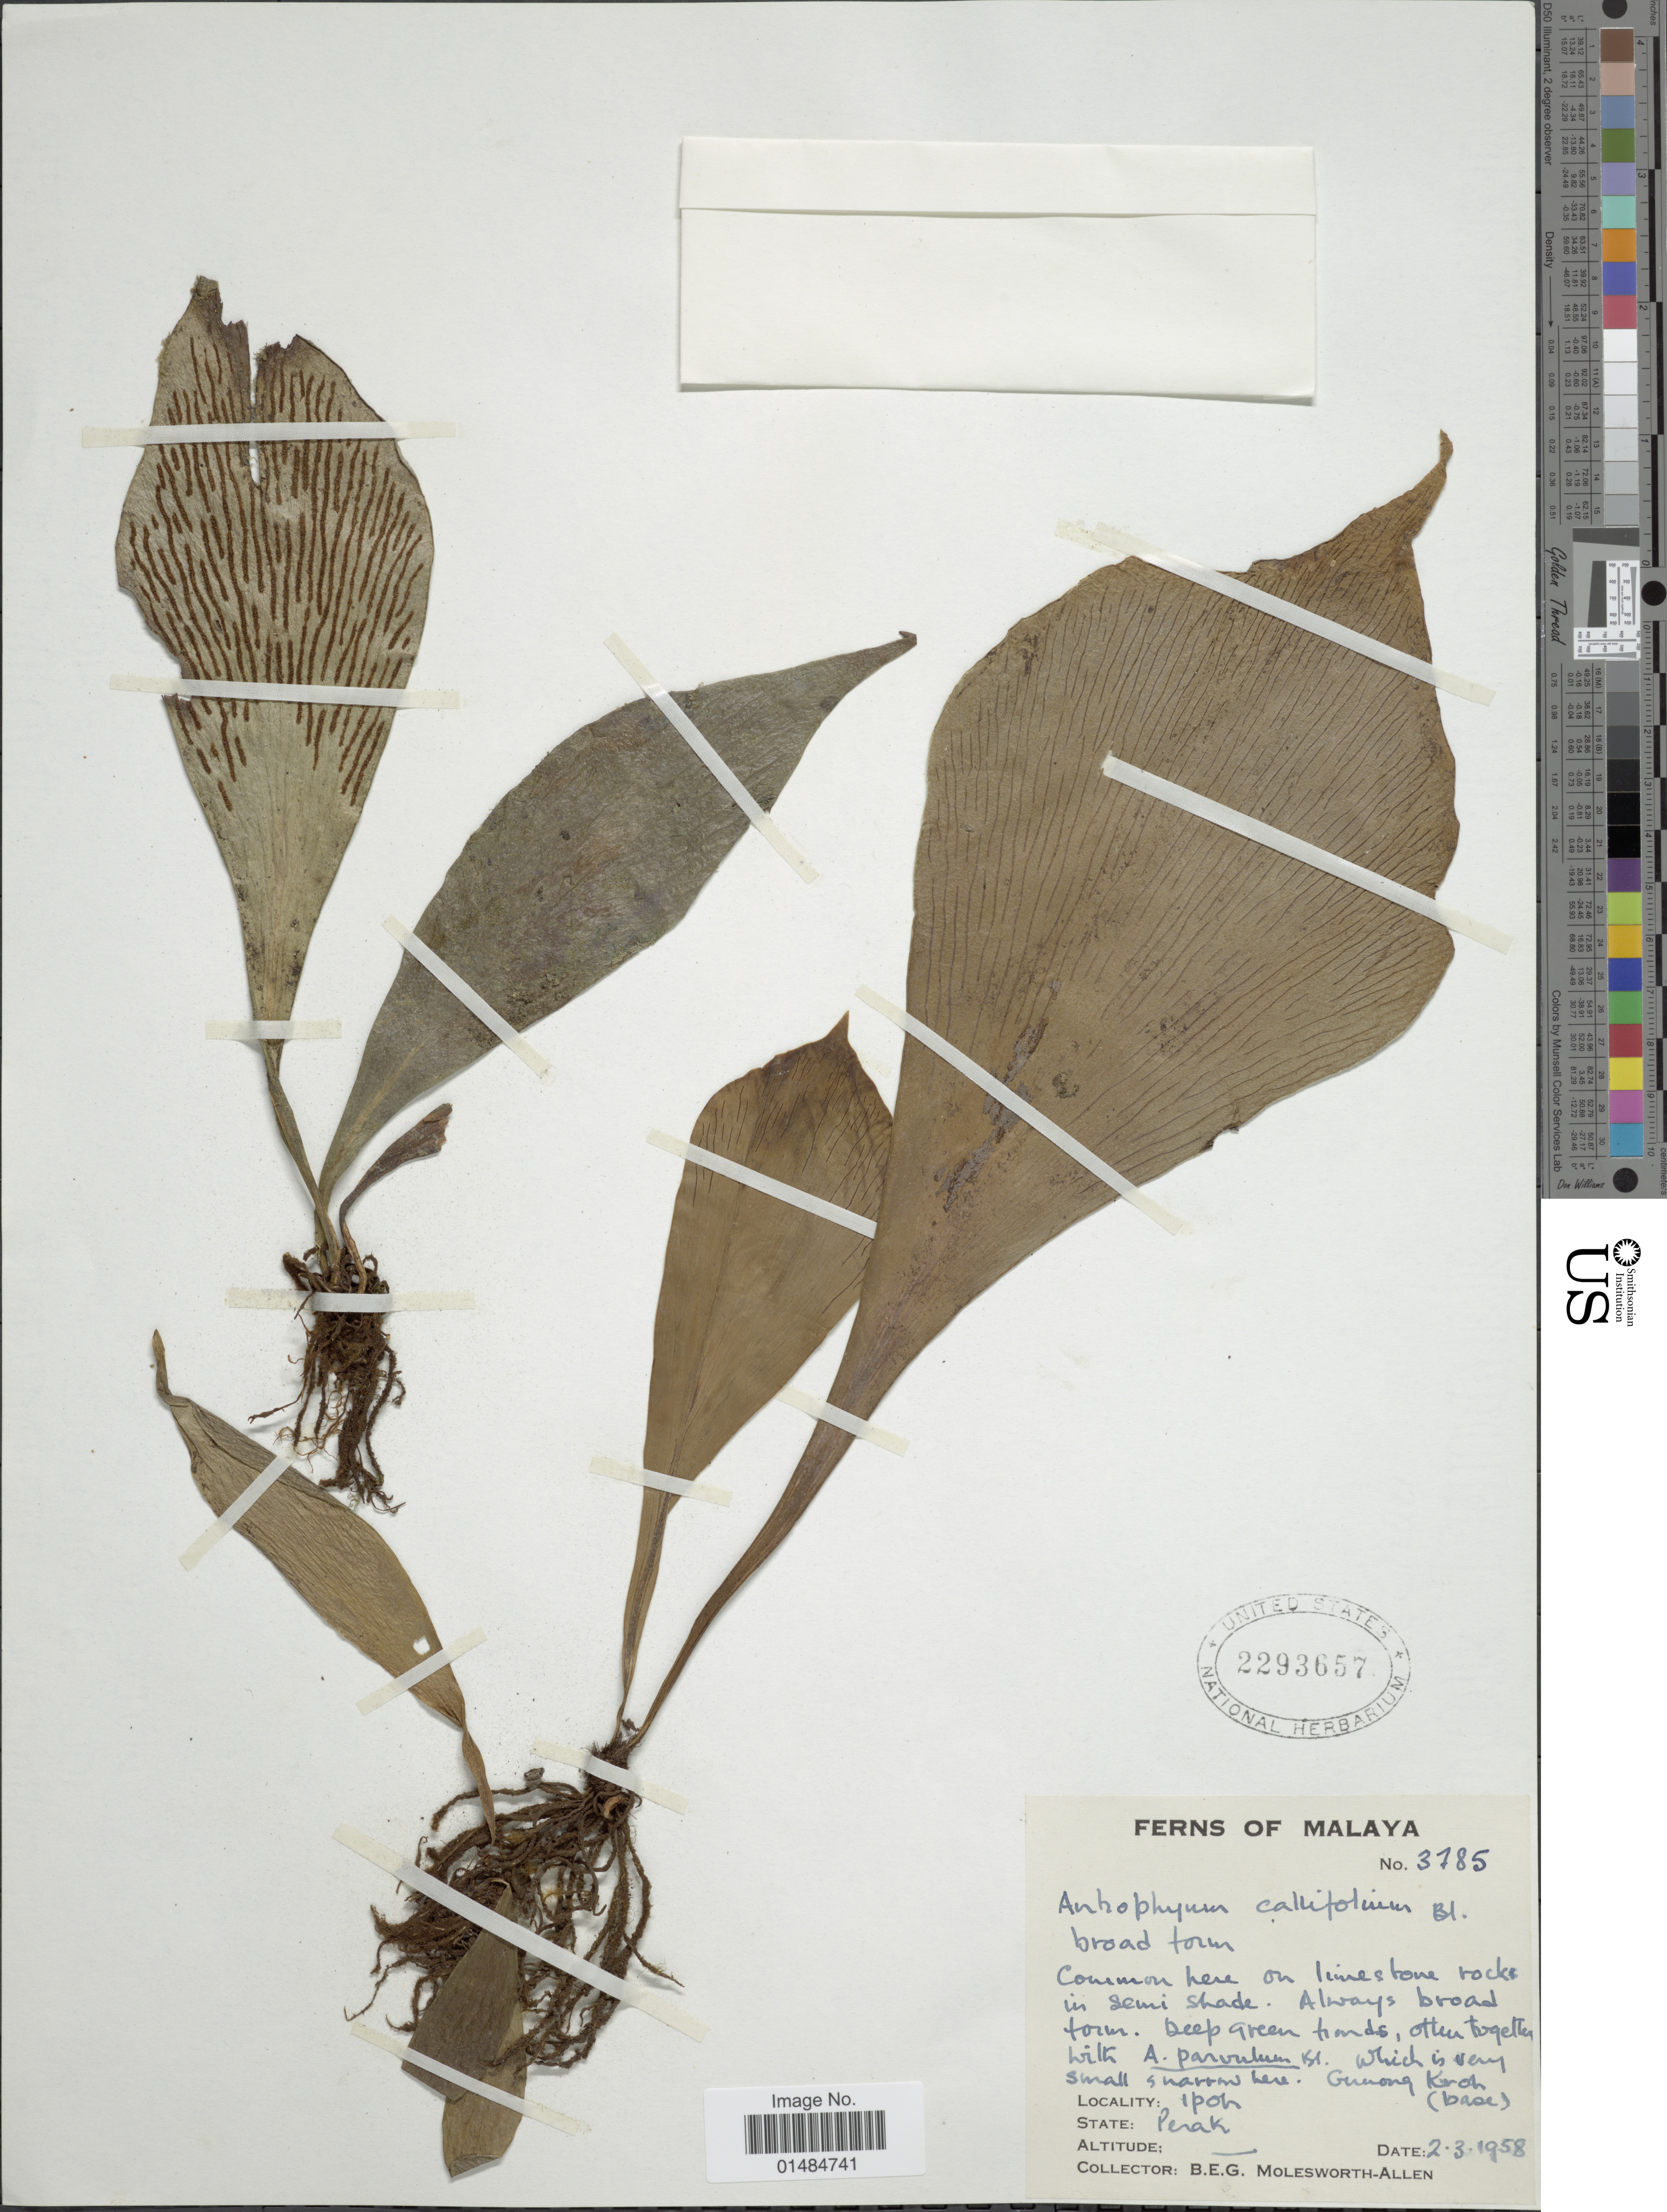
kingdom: Plantae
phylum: Tracheophyta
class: Polypodiopsida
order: Polypodiales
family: Pteridaceae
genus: Antrophyum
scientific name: Antrophyum callifolium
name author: Blume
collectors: B. E. G. Molesworth-Allen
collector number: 3785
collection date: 1958-03-02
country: Malaysia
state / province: Perak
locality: Gunong Kroh [Gunung Keroh], Ipoh, Perak, Malaya.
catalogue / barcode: US 2293657